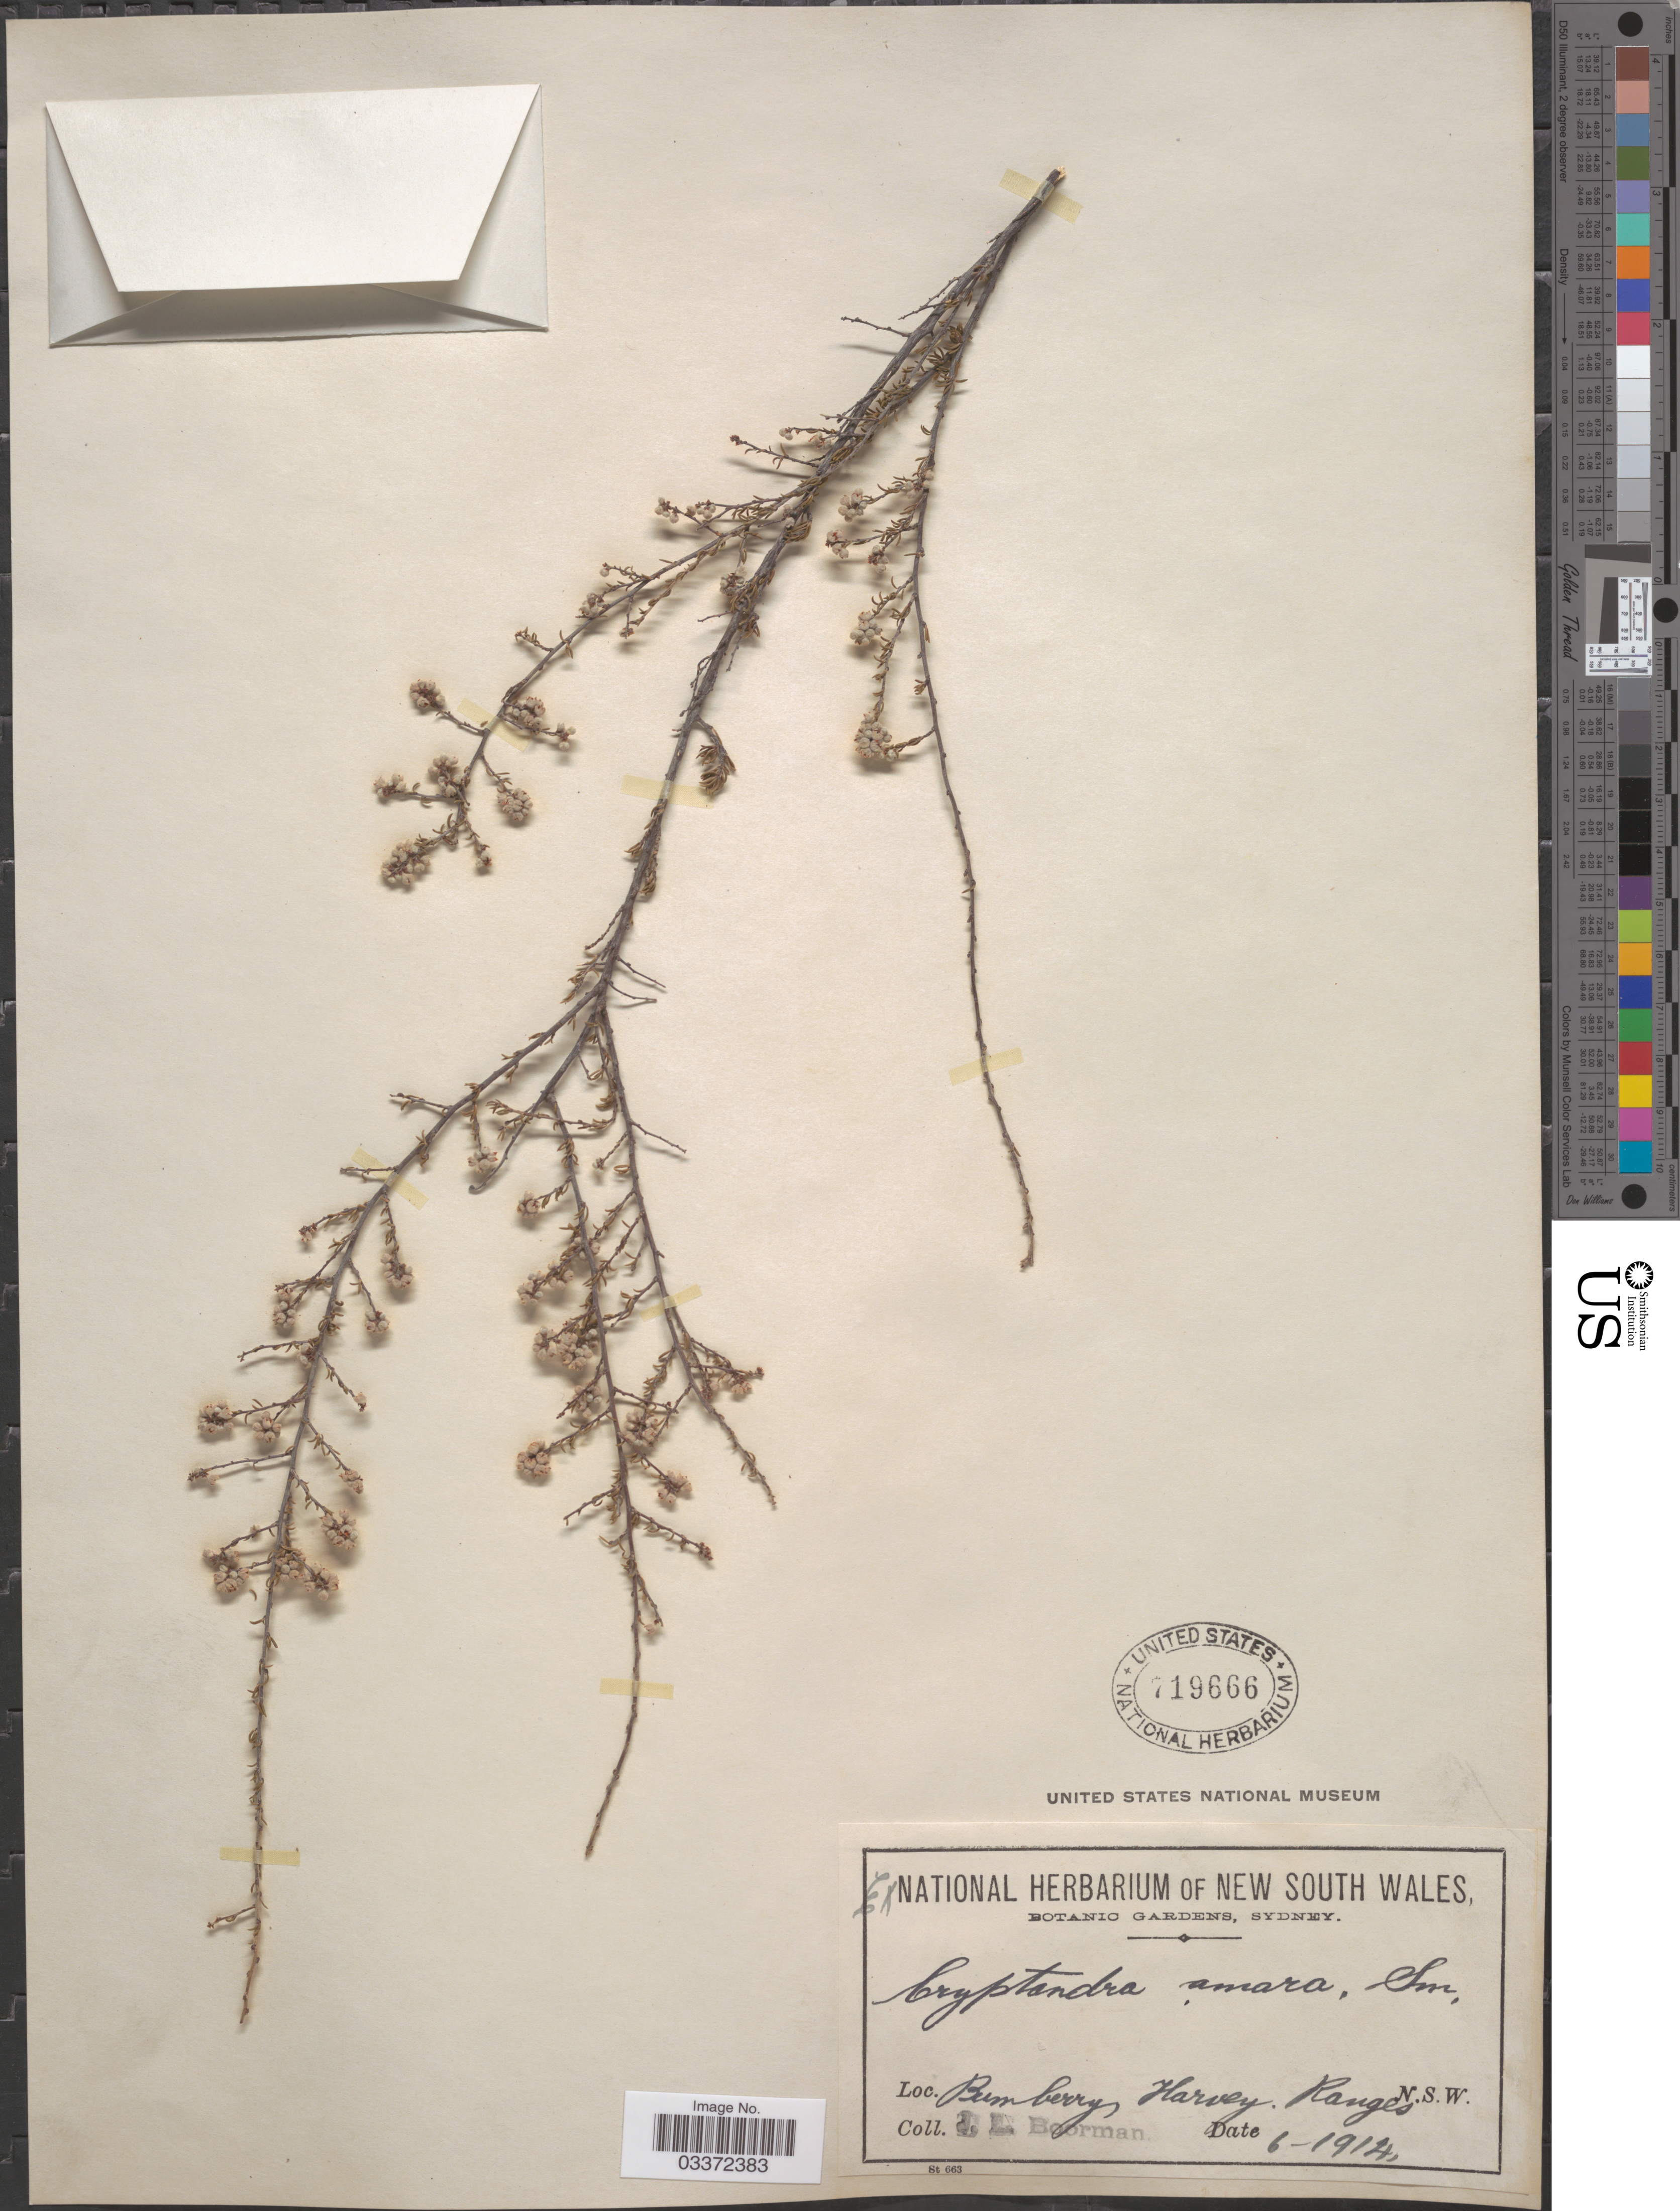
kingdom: Plantae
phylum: Tracheophyta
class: Magnoliopsida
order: Rosales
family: Rhamnaceae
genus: Cryptandra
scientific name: Cryptandra amara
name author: Sm.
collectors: J. Boorman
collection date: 1914-06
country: Australia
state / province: New South Wales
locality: Bumberrys Harvey Ranges.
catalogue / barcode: US 719666